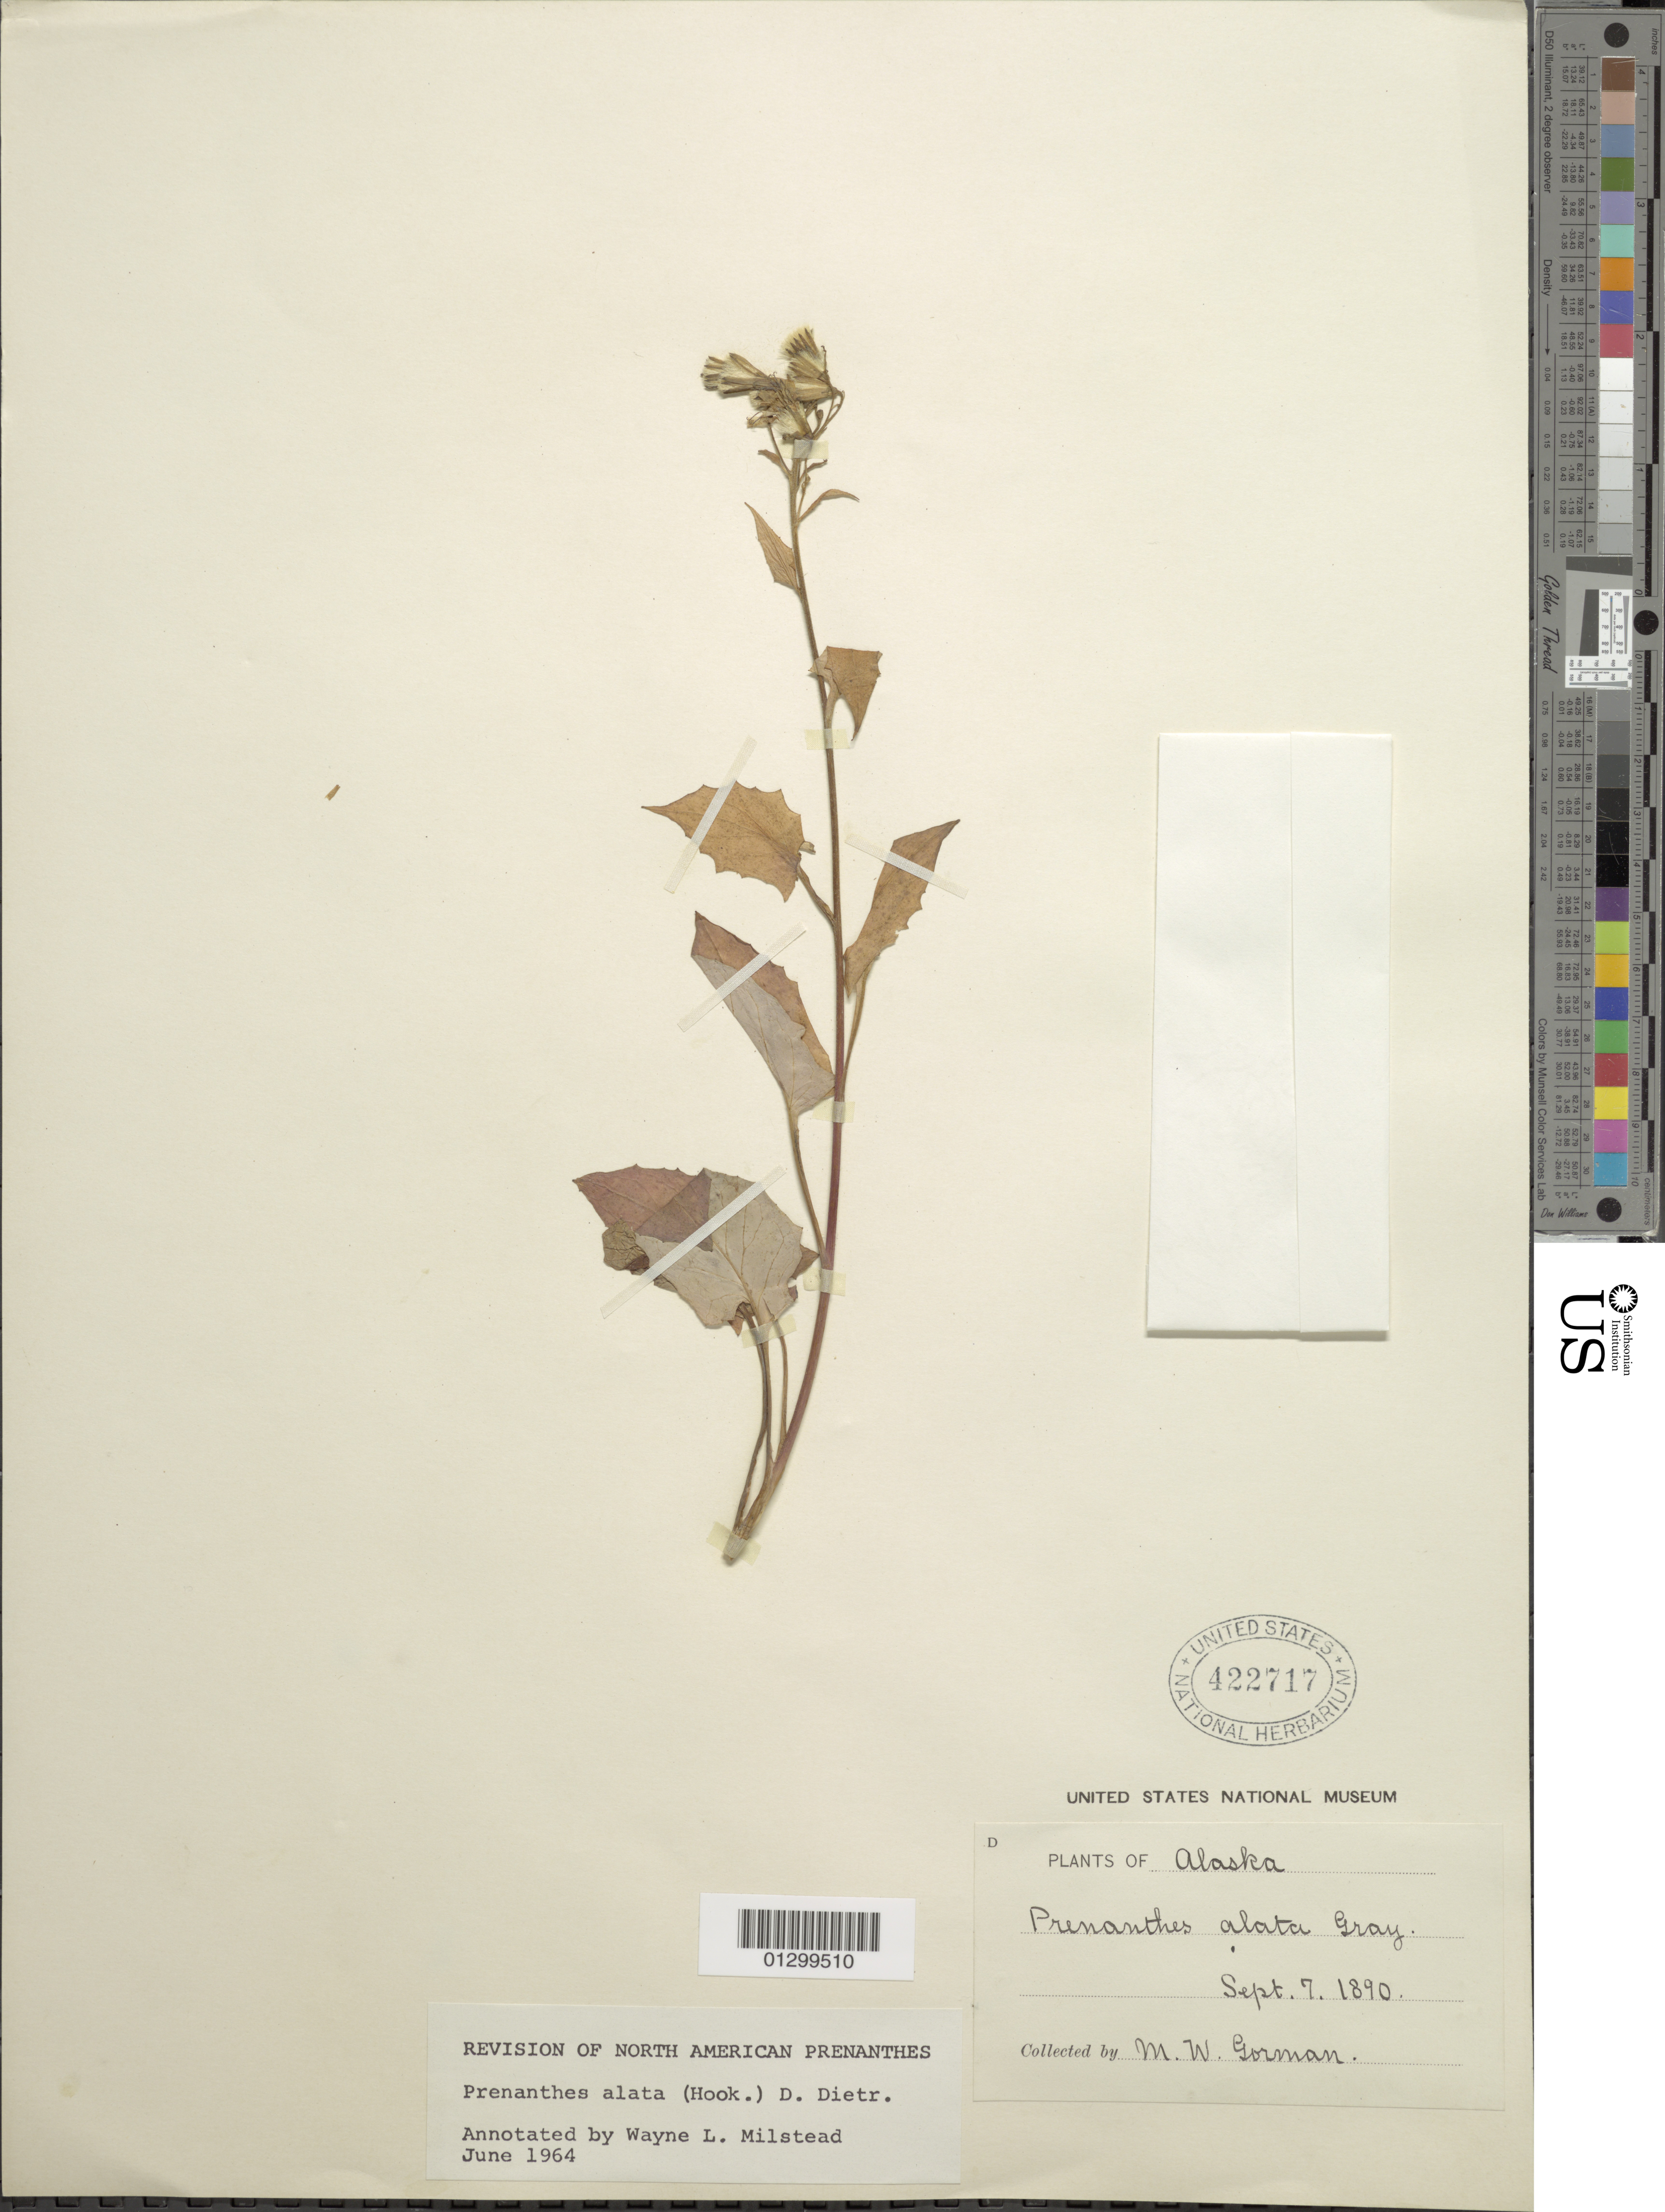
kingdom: Plantae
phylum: Tracheophyta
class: Magnoliopsida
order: Asterales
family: Asteraceae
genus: Nabalus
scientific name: Nabalus alatus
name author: Hook.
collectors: M. W. Gorman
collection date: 1890-09-07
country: United States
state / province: Alaska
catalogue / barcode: US 422717